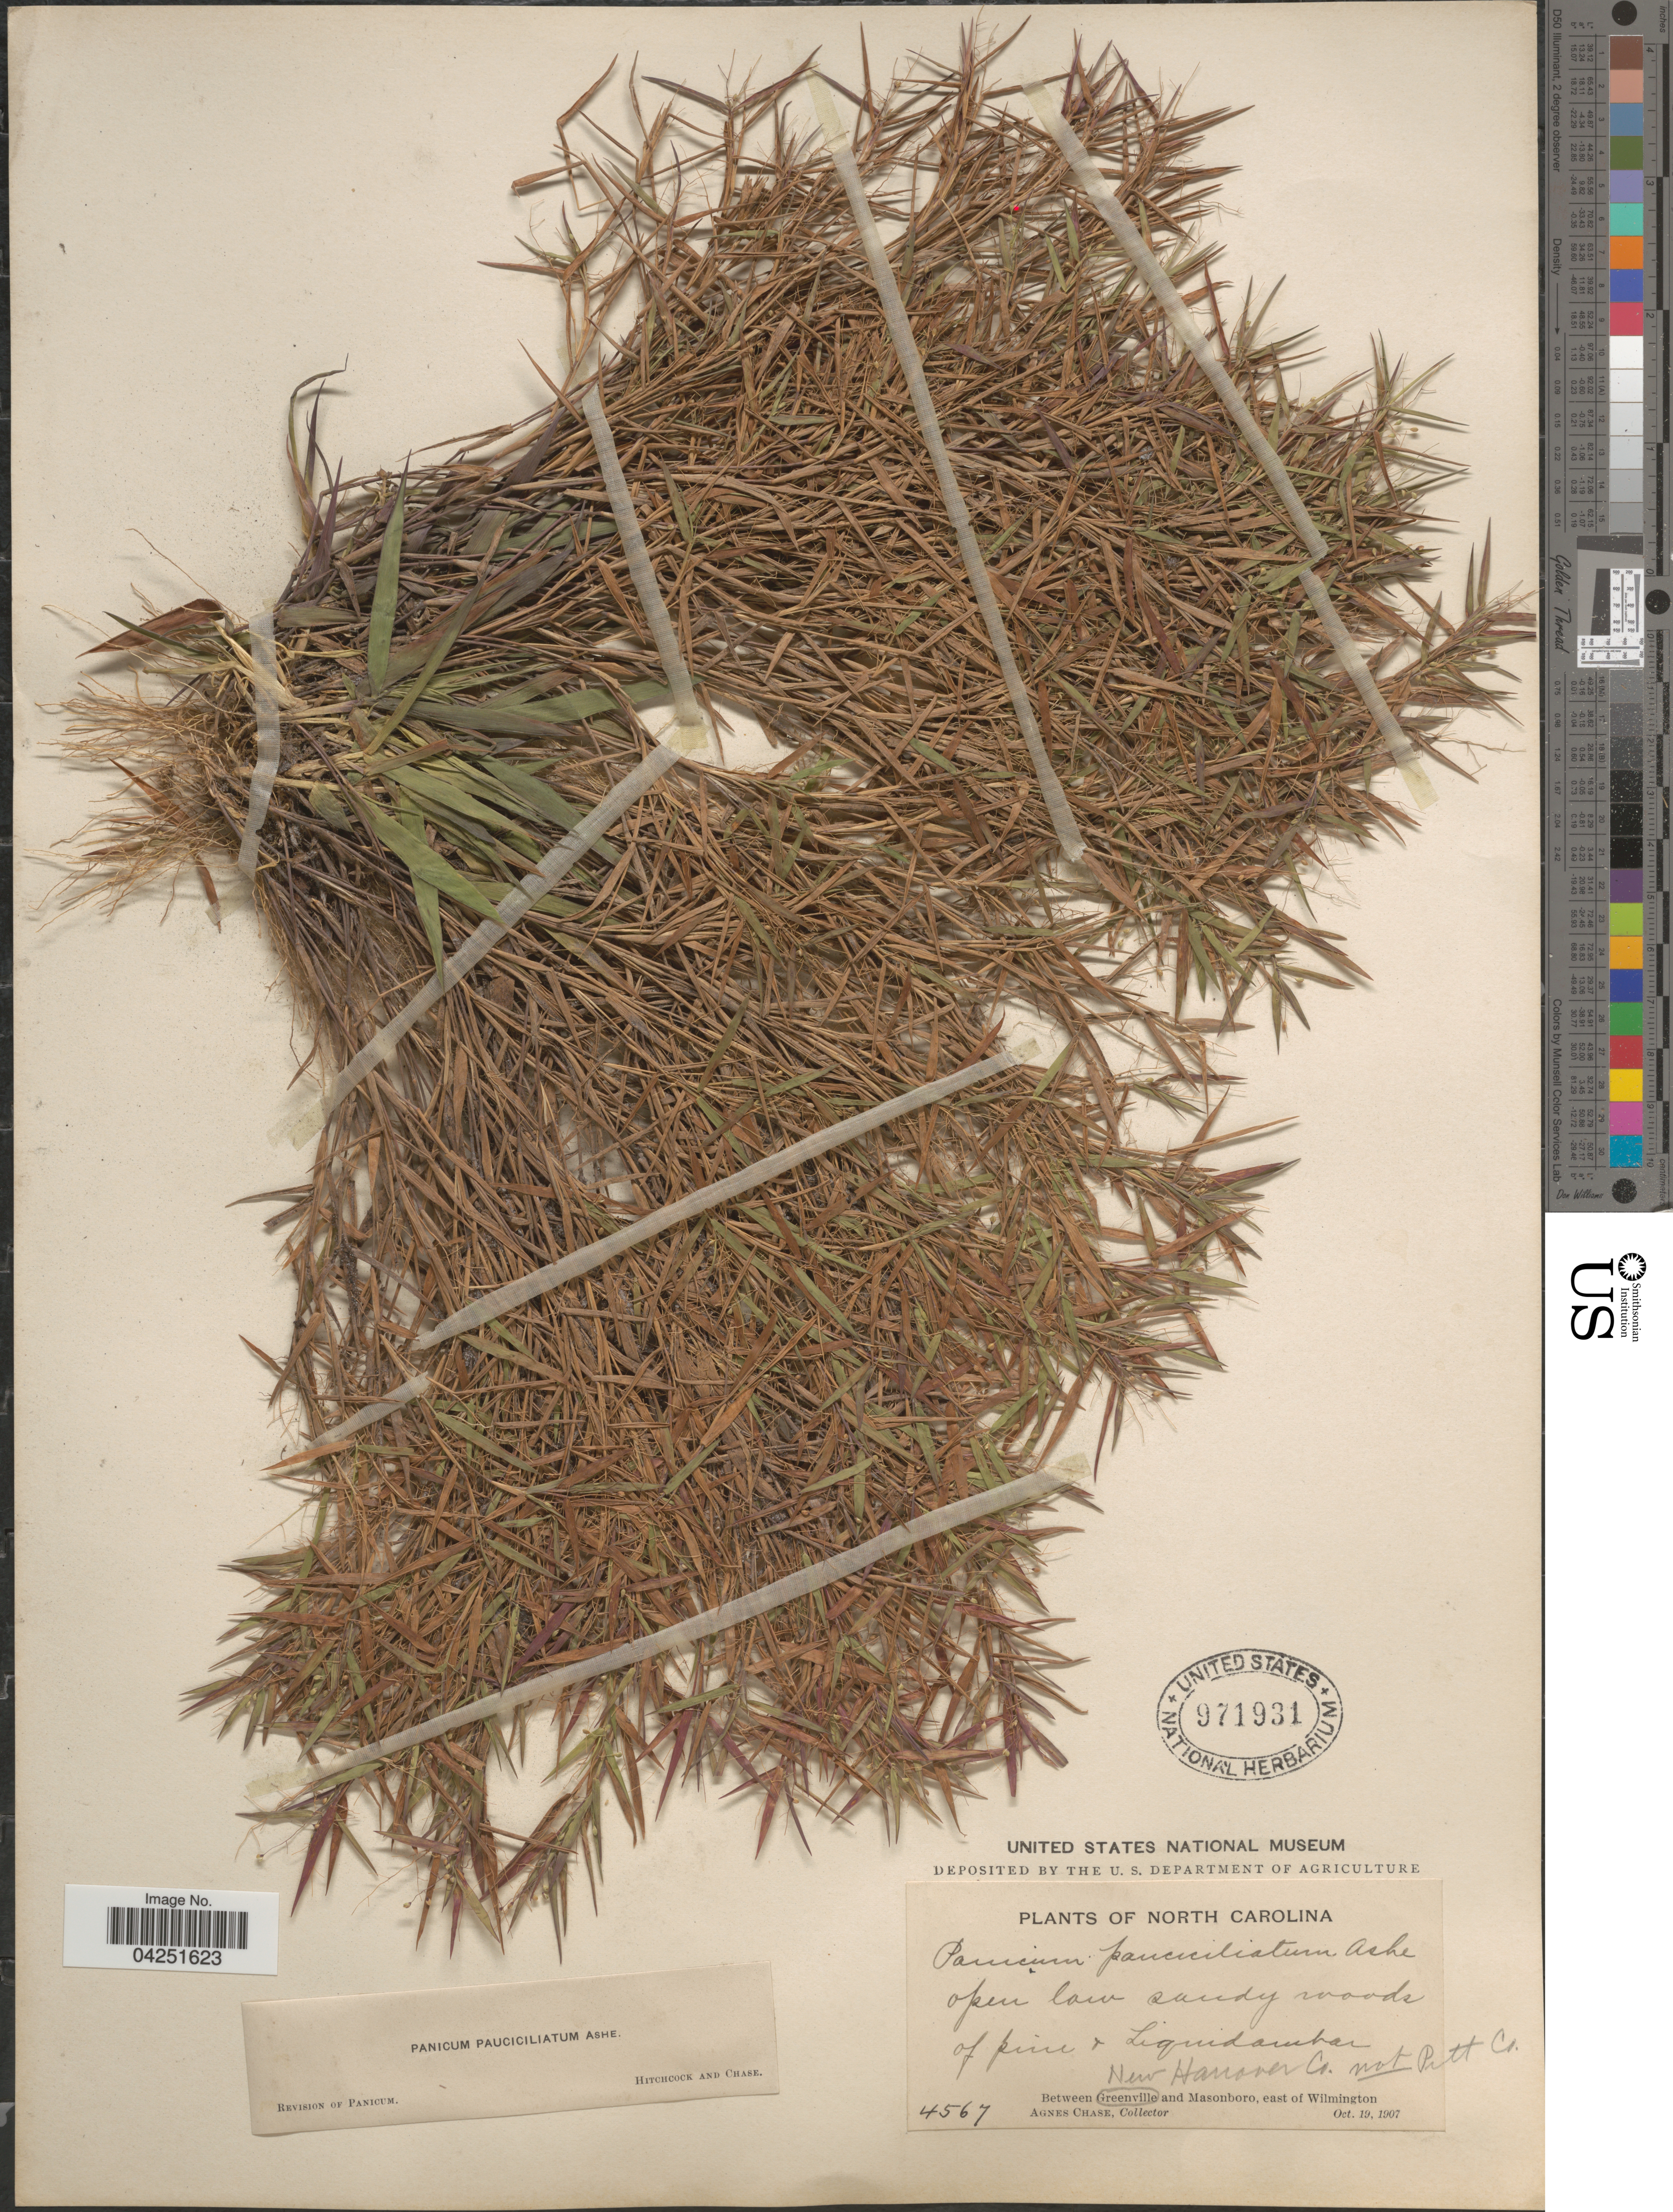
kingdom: Plantae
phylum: Tracheophyta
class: Liliopsida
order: Poales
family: Poaceae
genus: Dichanthelium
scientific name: Dichanthelium acuminatum var. acuminatum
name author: (Sw.) Gould & C.A. Clark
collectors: A. Chase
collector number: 4567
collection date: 1907-10-19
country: United States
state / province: North Carolina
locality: New Hanover Co. not Pitt Co. Between Greenville and Masonboro, east of Wilmington.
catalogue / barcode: US 971931